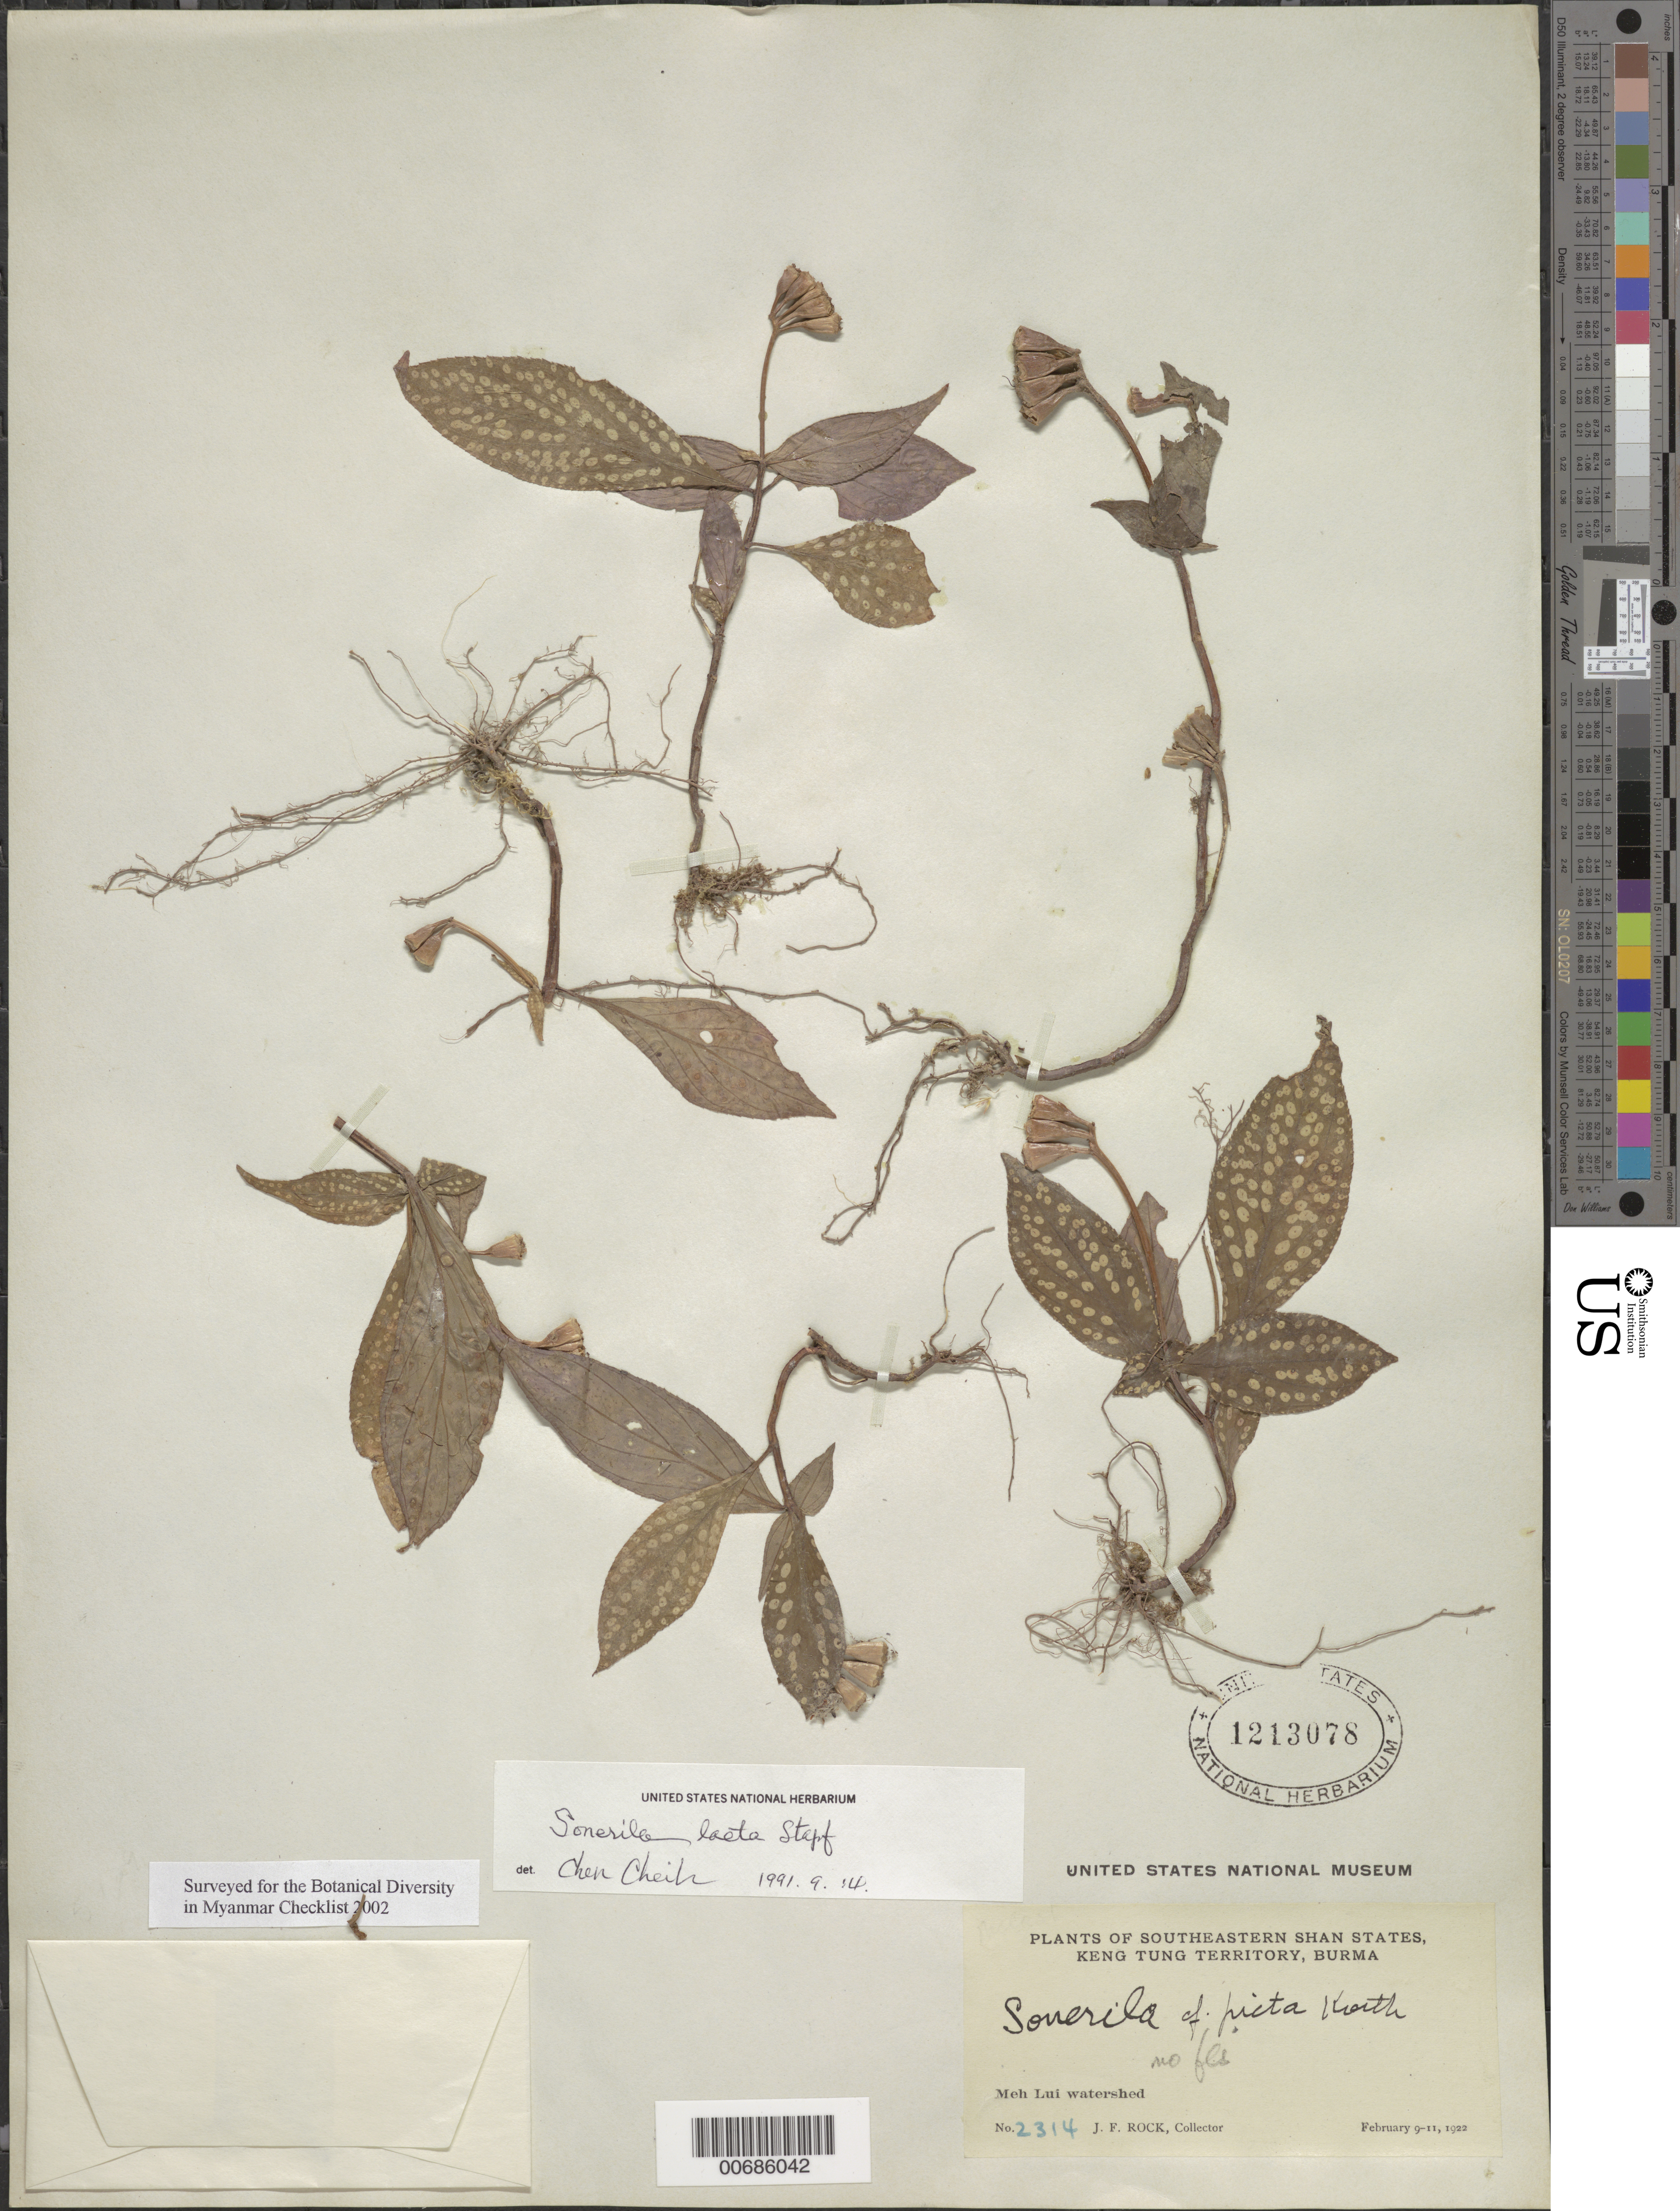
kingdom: Plantae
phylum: Tracheophyta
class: Magnoliopsida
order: Myrtales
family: Melastomataceae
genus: Sonerila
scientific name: Sonerila picta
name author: Kunth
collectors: J. F. Rock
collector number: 2314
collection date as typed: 09 Feb 1922 to 11 Feb 1922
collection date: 1922-02-09/1922-02-11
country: Myanmar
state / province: Shan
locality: Southeastern Shan States, Keng Tung Terr., Meh Lui, watershed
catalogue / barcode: US 1213078